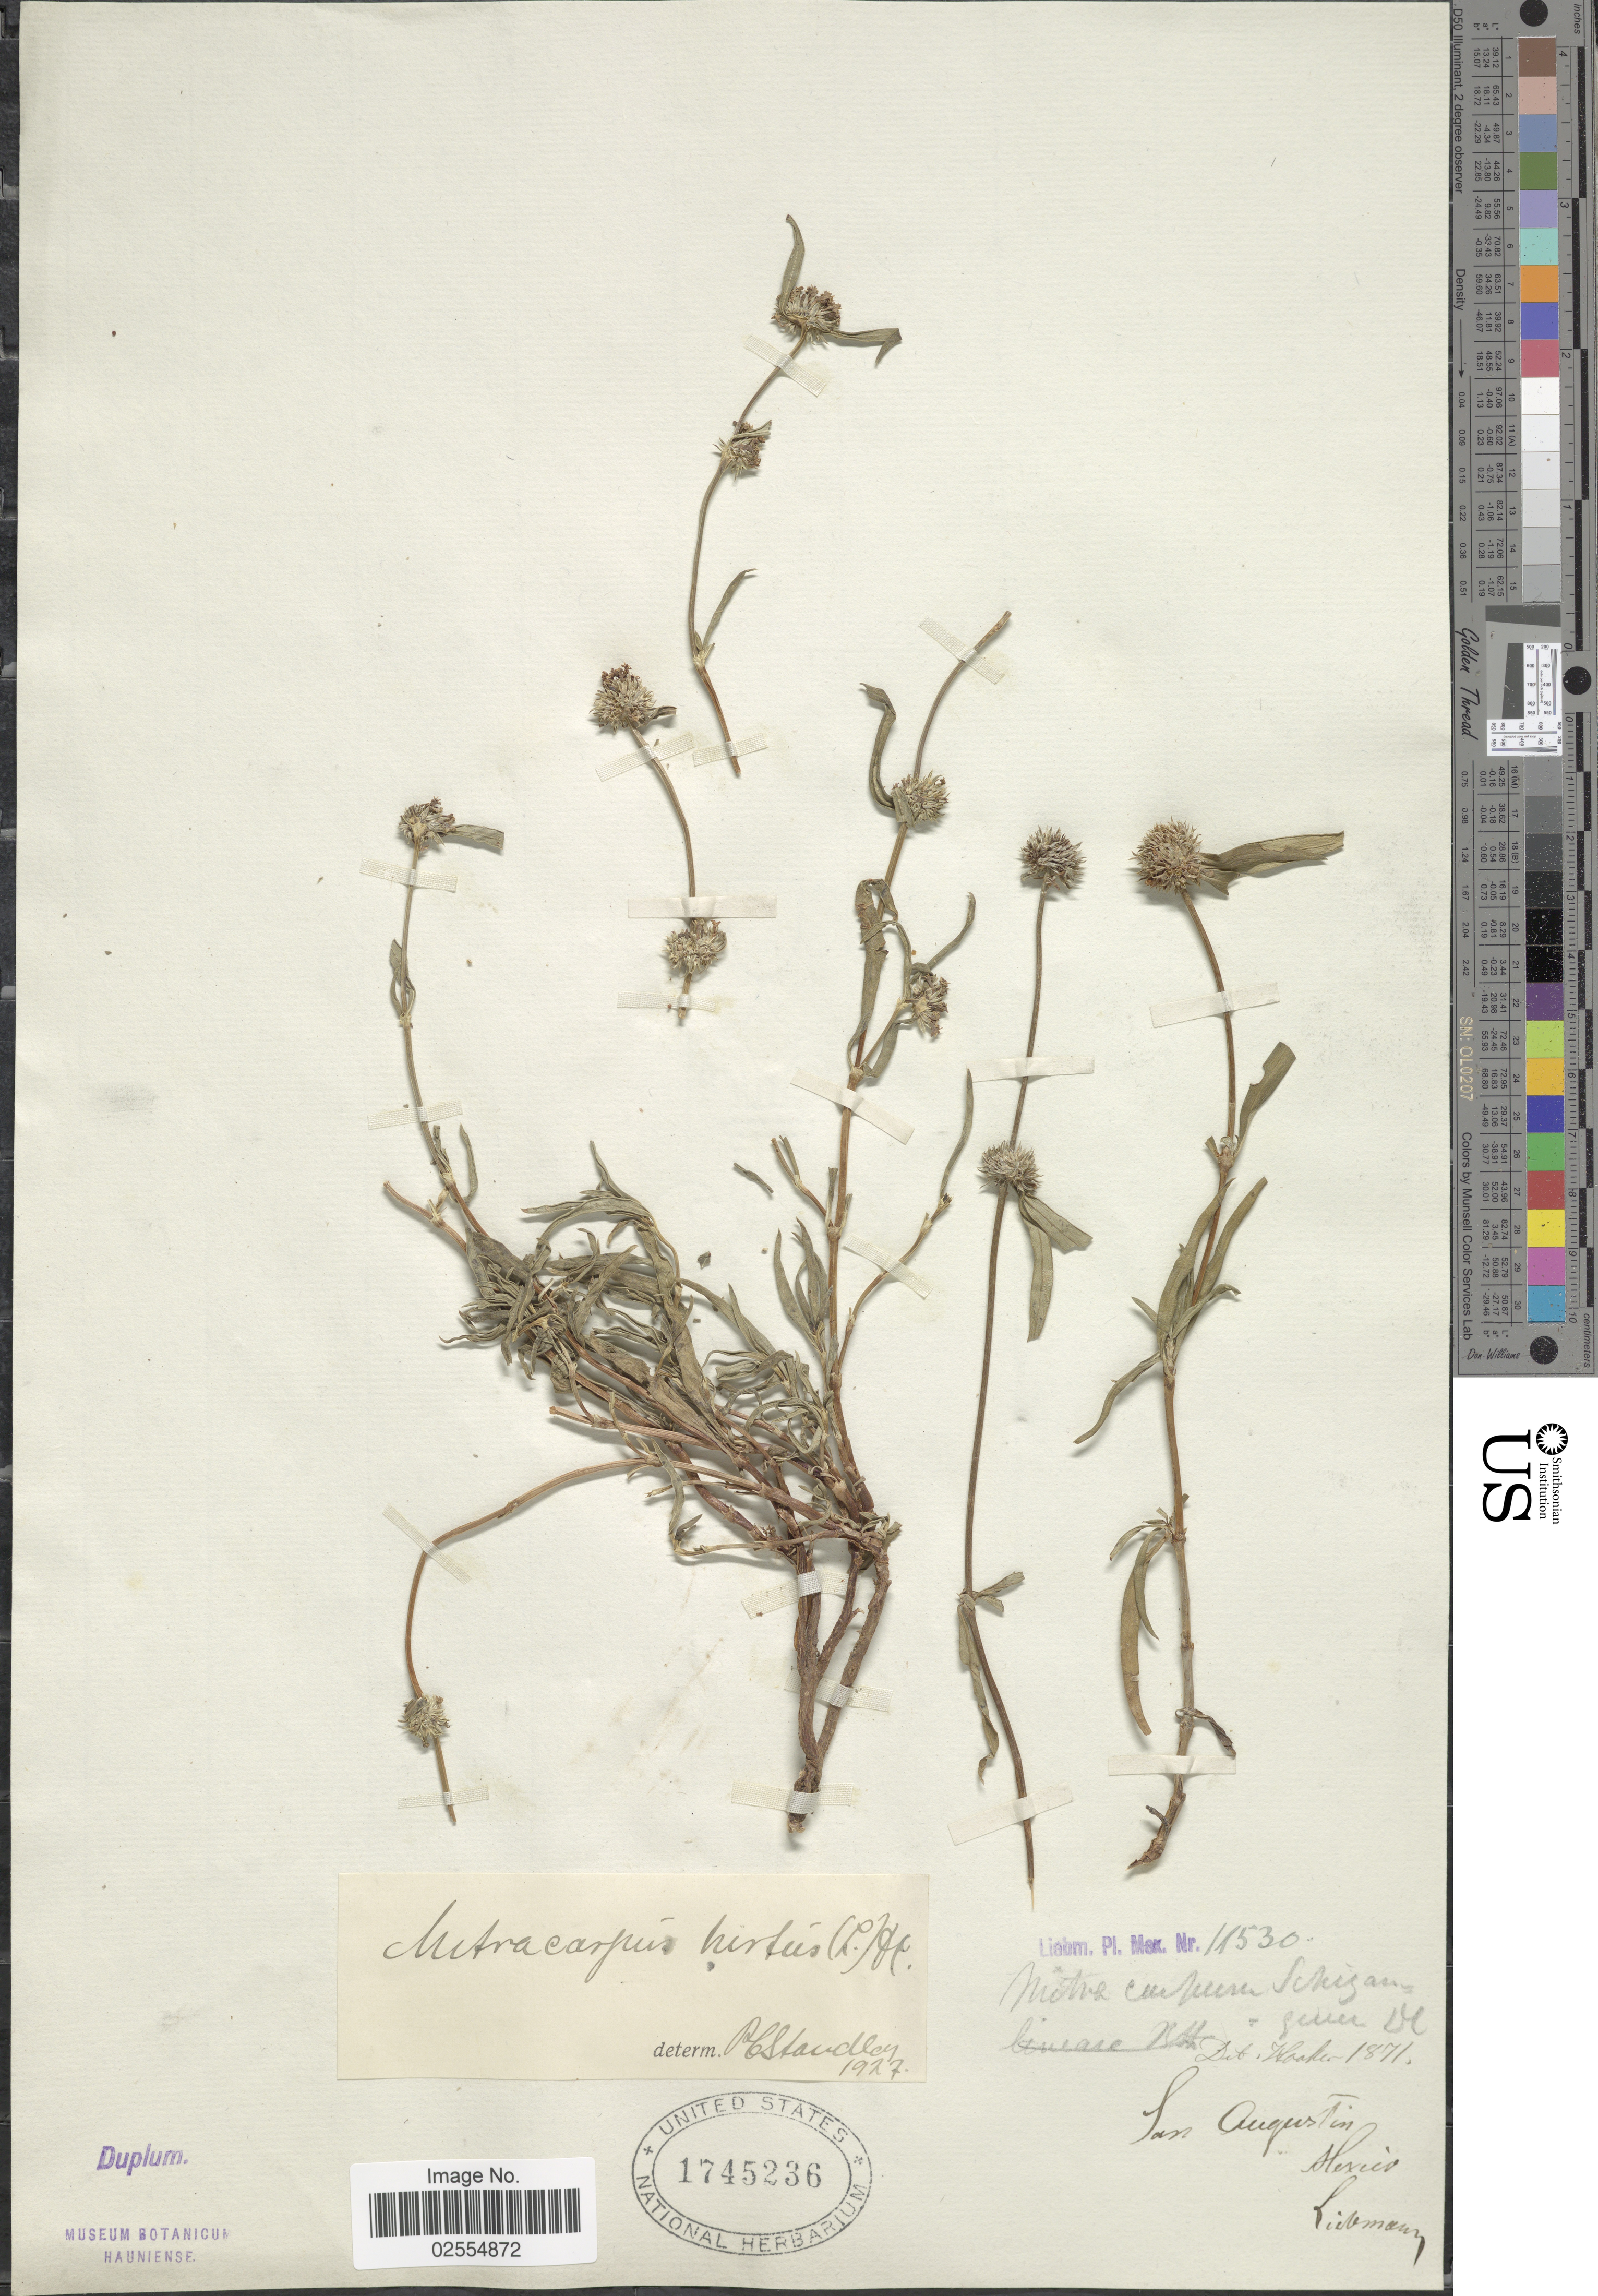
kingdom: Plantae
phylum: Tracheophyta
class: Magnoliopsida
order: Gentianales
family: Rubiaceae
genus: Mitracarpus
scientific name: Mitracarpus hirtus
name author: (L.) DC.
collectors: Liebmann, --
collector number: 11530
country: Mexico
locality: San Augustin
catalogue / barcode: US 1745236